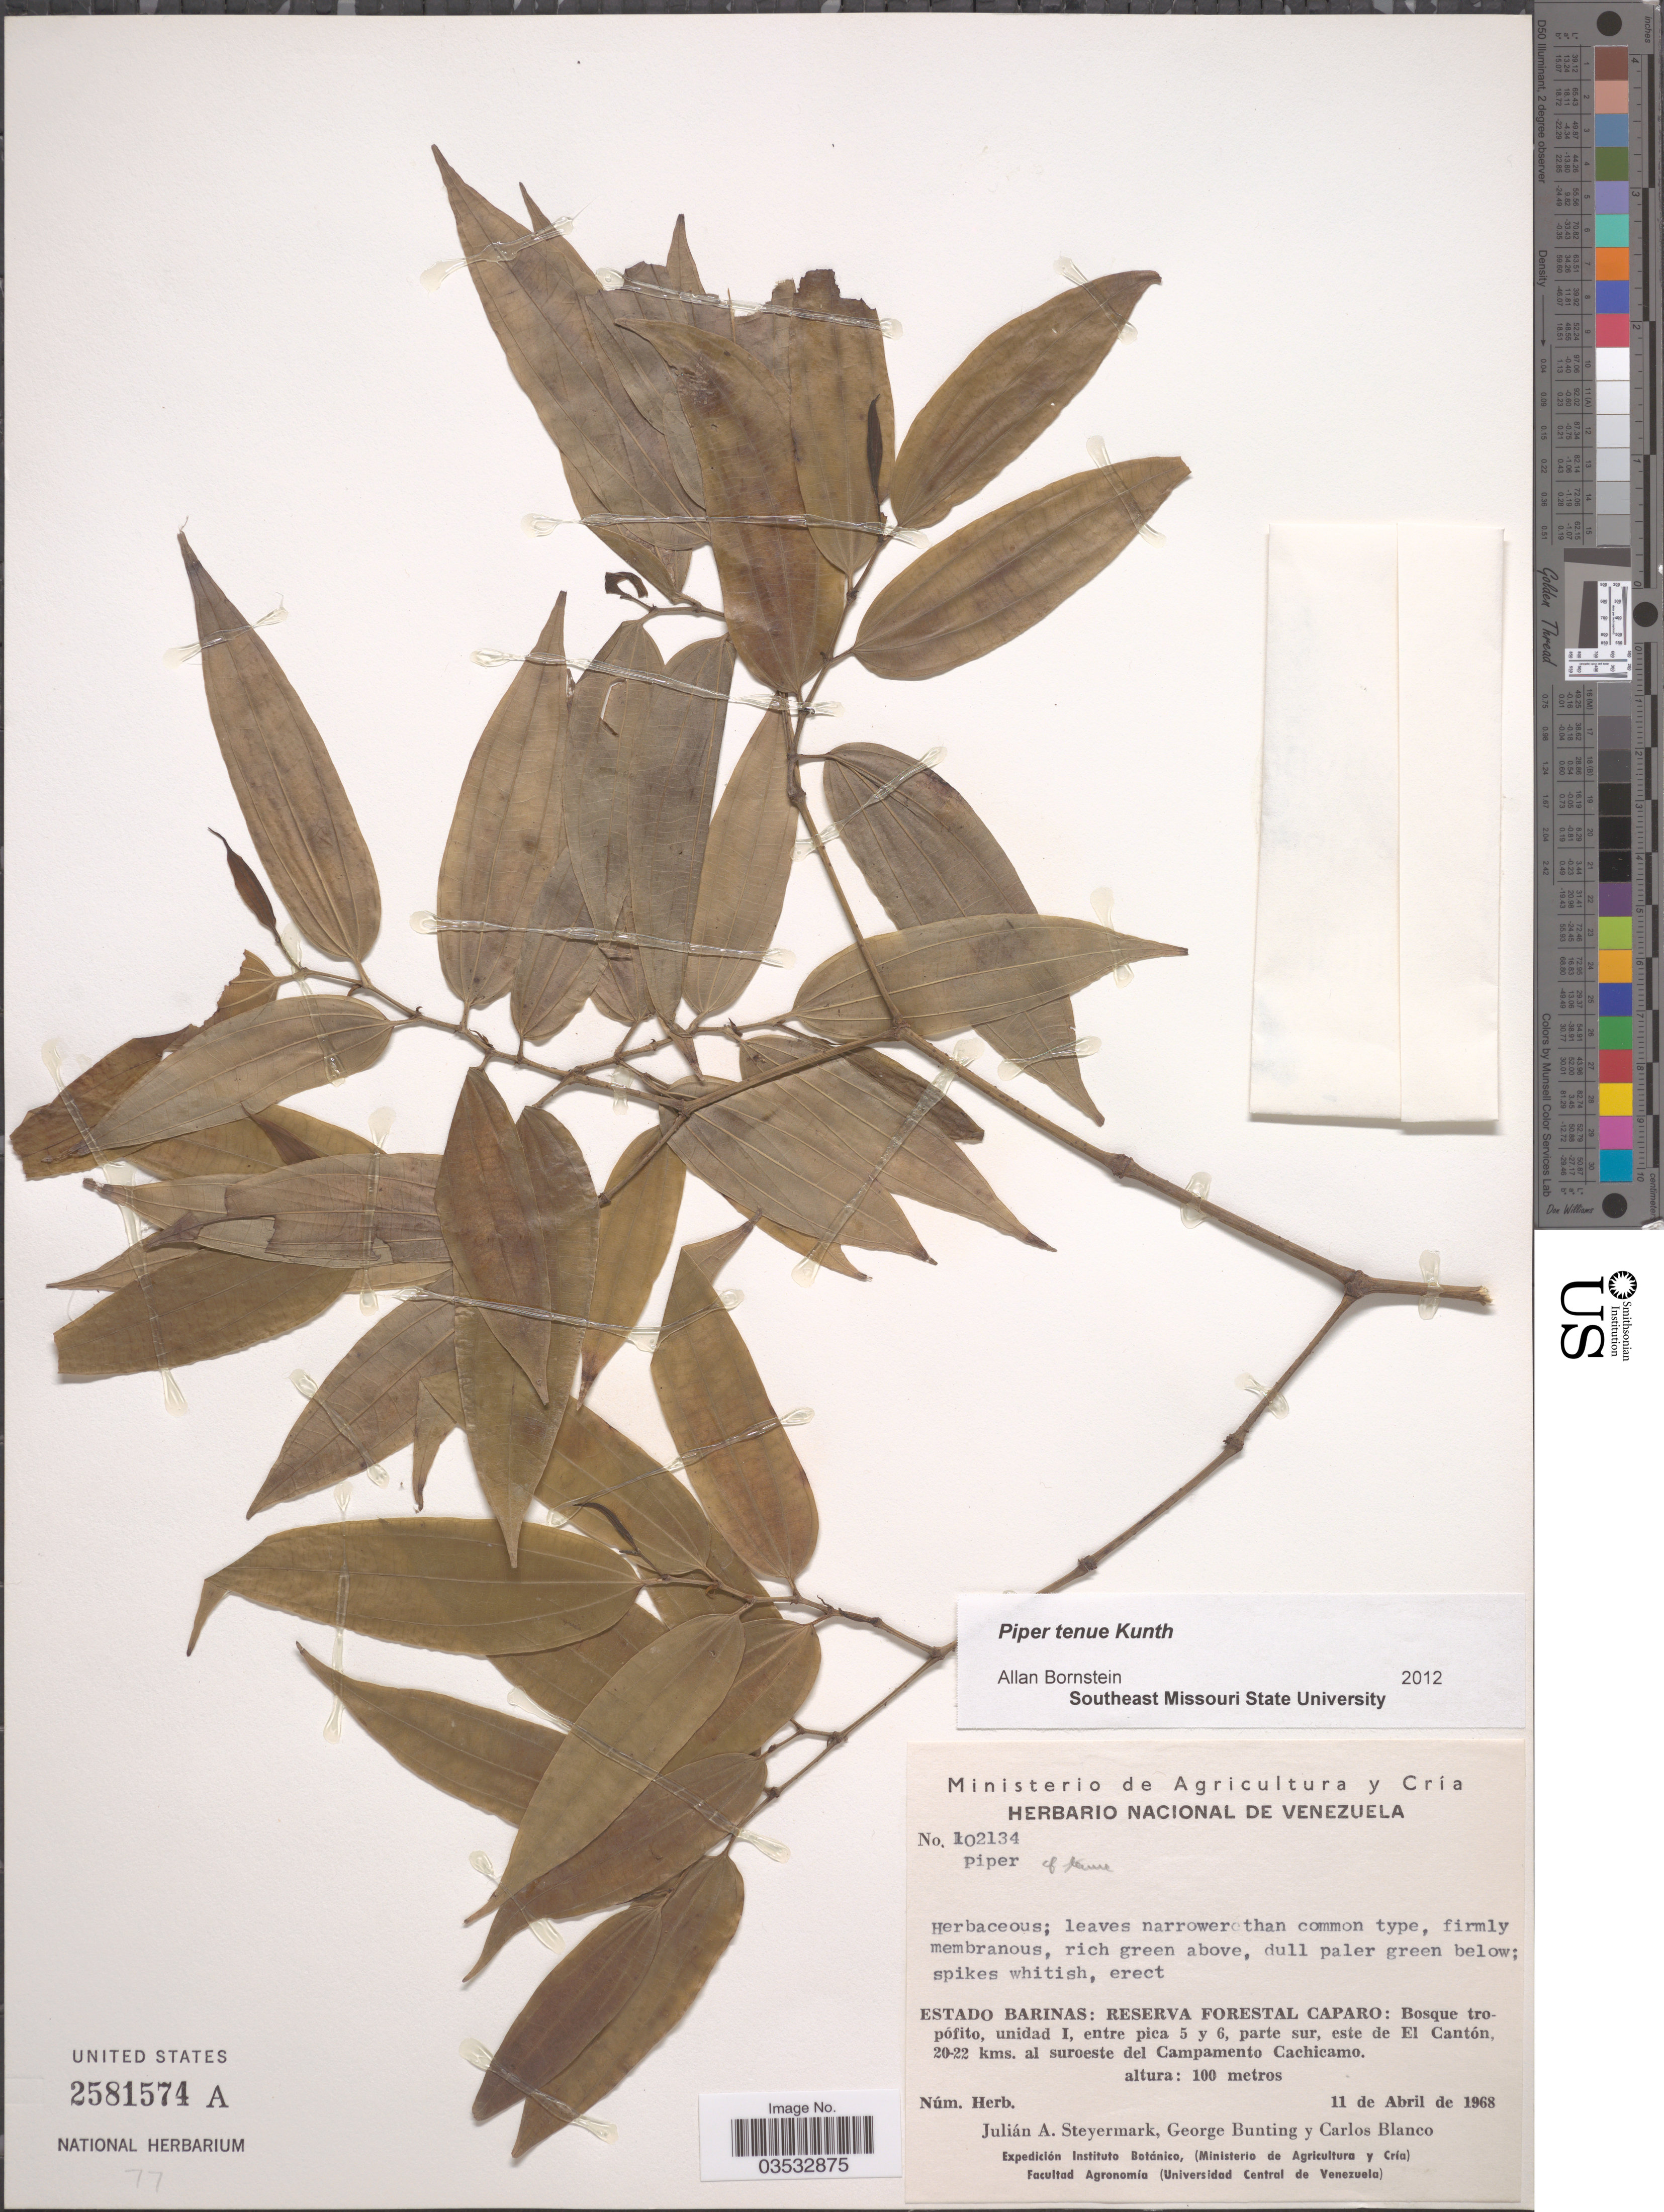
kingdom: Plantae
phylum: Tracheophyta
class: Magnoliopsida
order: Piperales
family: Piperaceae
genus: Piper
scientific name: Piper tenue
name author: Kunth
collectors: J. Steyermark, G. S. Bunting & C. Blanco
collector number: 102134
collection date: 1968-04-11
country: Venezuela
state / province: Barinas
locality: Reserva Forestal Caparo; Bosque tropófito, unidad I, entre pica 5 y 6, parte sur, este de El Cantón, 20-22 kms. al suroeste del Campamento Cachicamo.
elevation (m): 100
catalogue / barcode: US 2581574A